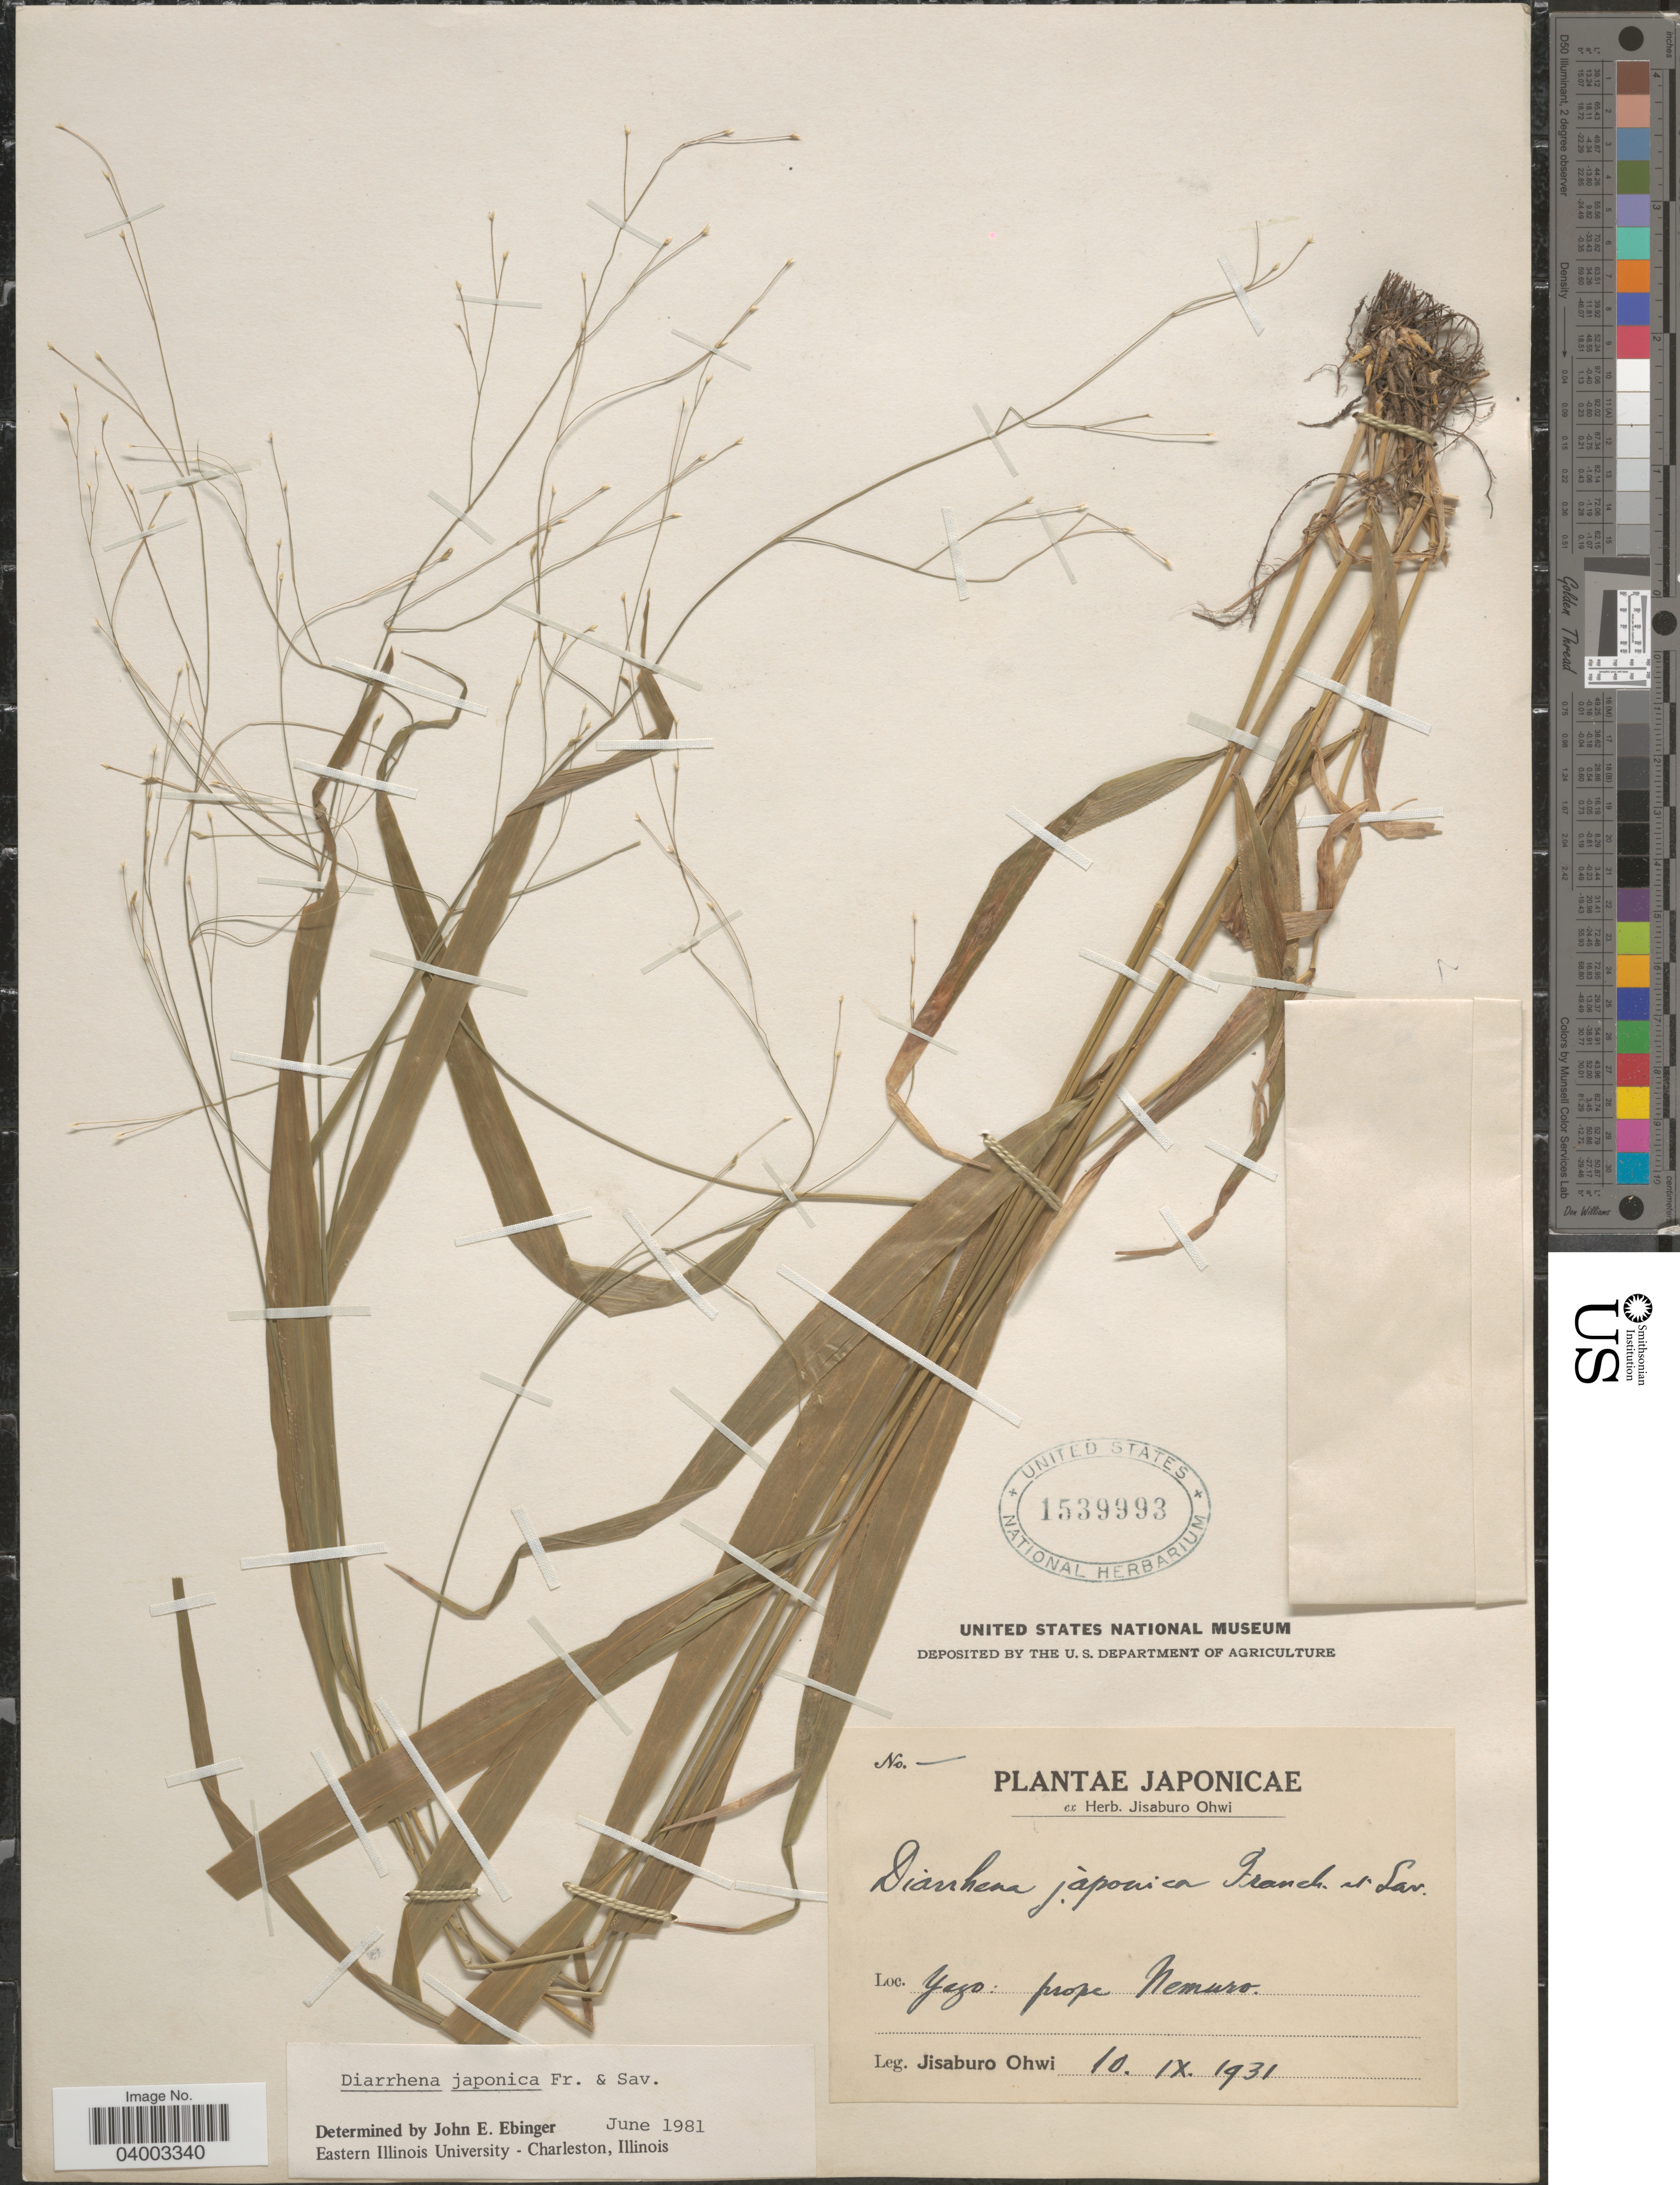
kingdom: Plantae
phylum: Tracheophyta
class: Liliopsida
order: Poales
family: Poaceae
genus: Diarrhena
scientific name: Diarrhena japonica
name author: Franch. & Sav.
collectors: J. Ohwi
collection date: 1931-09-10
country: Japan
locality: Yezo: prope Nemuro.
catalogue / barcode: US 1539993